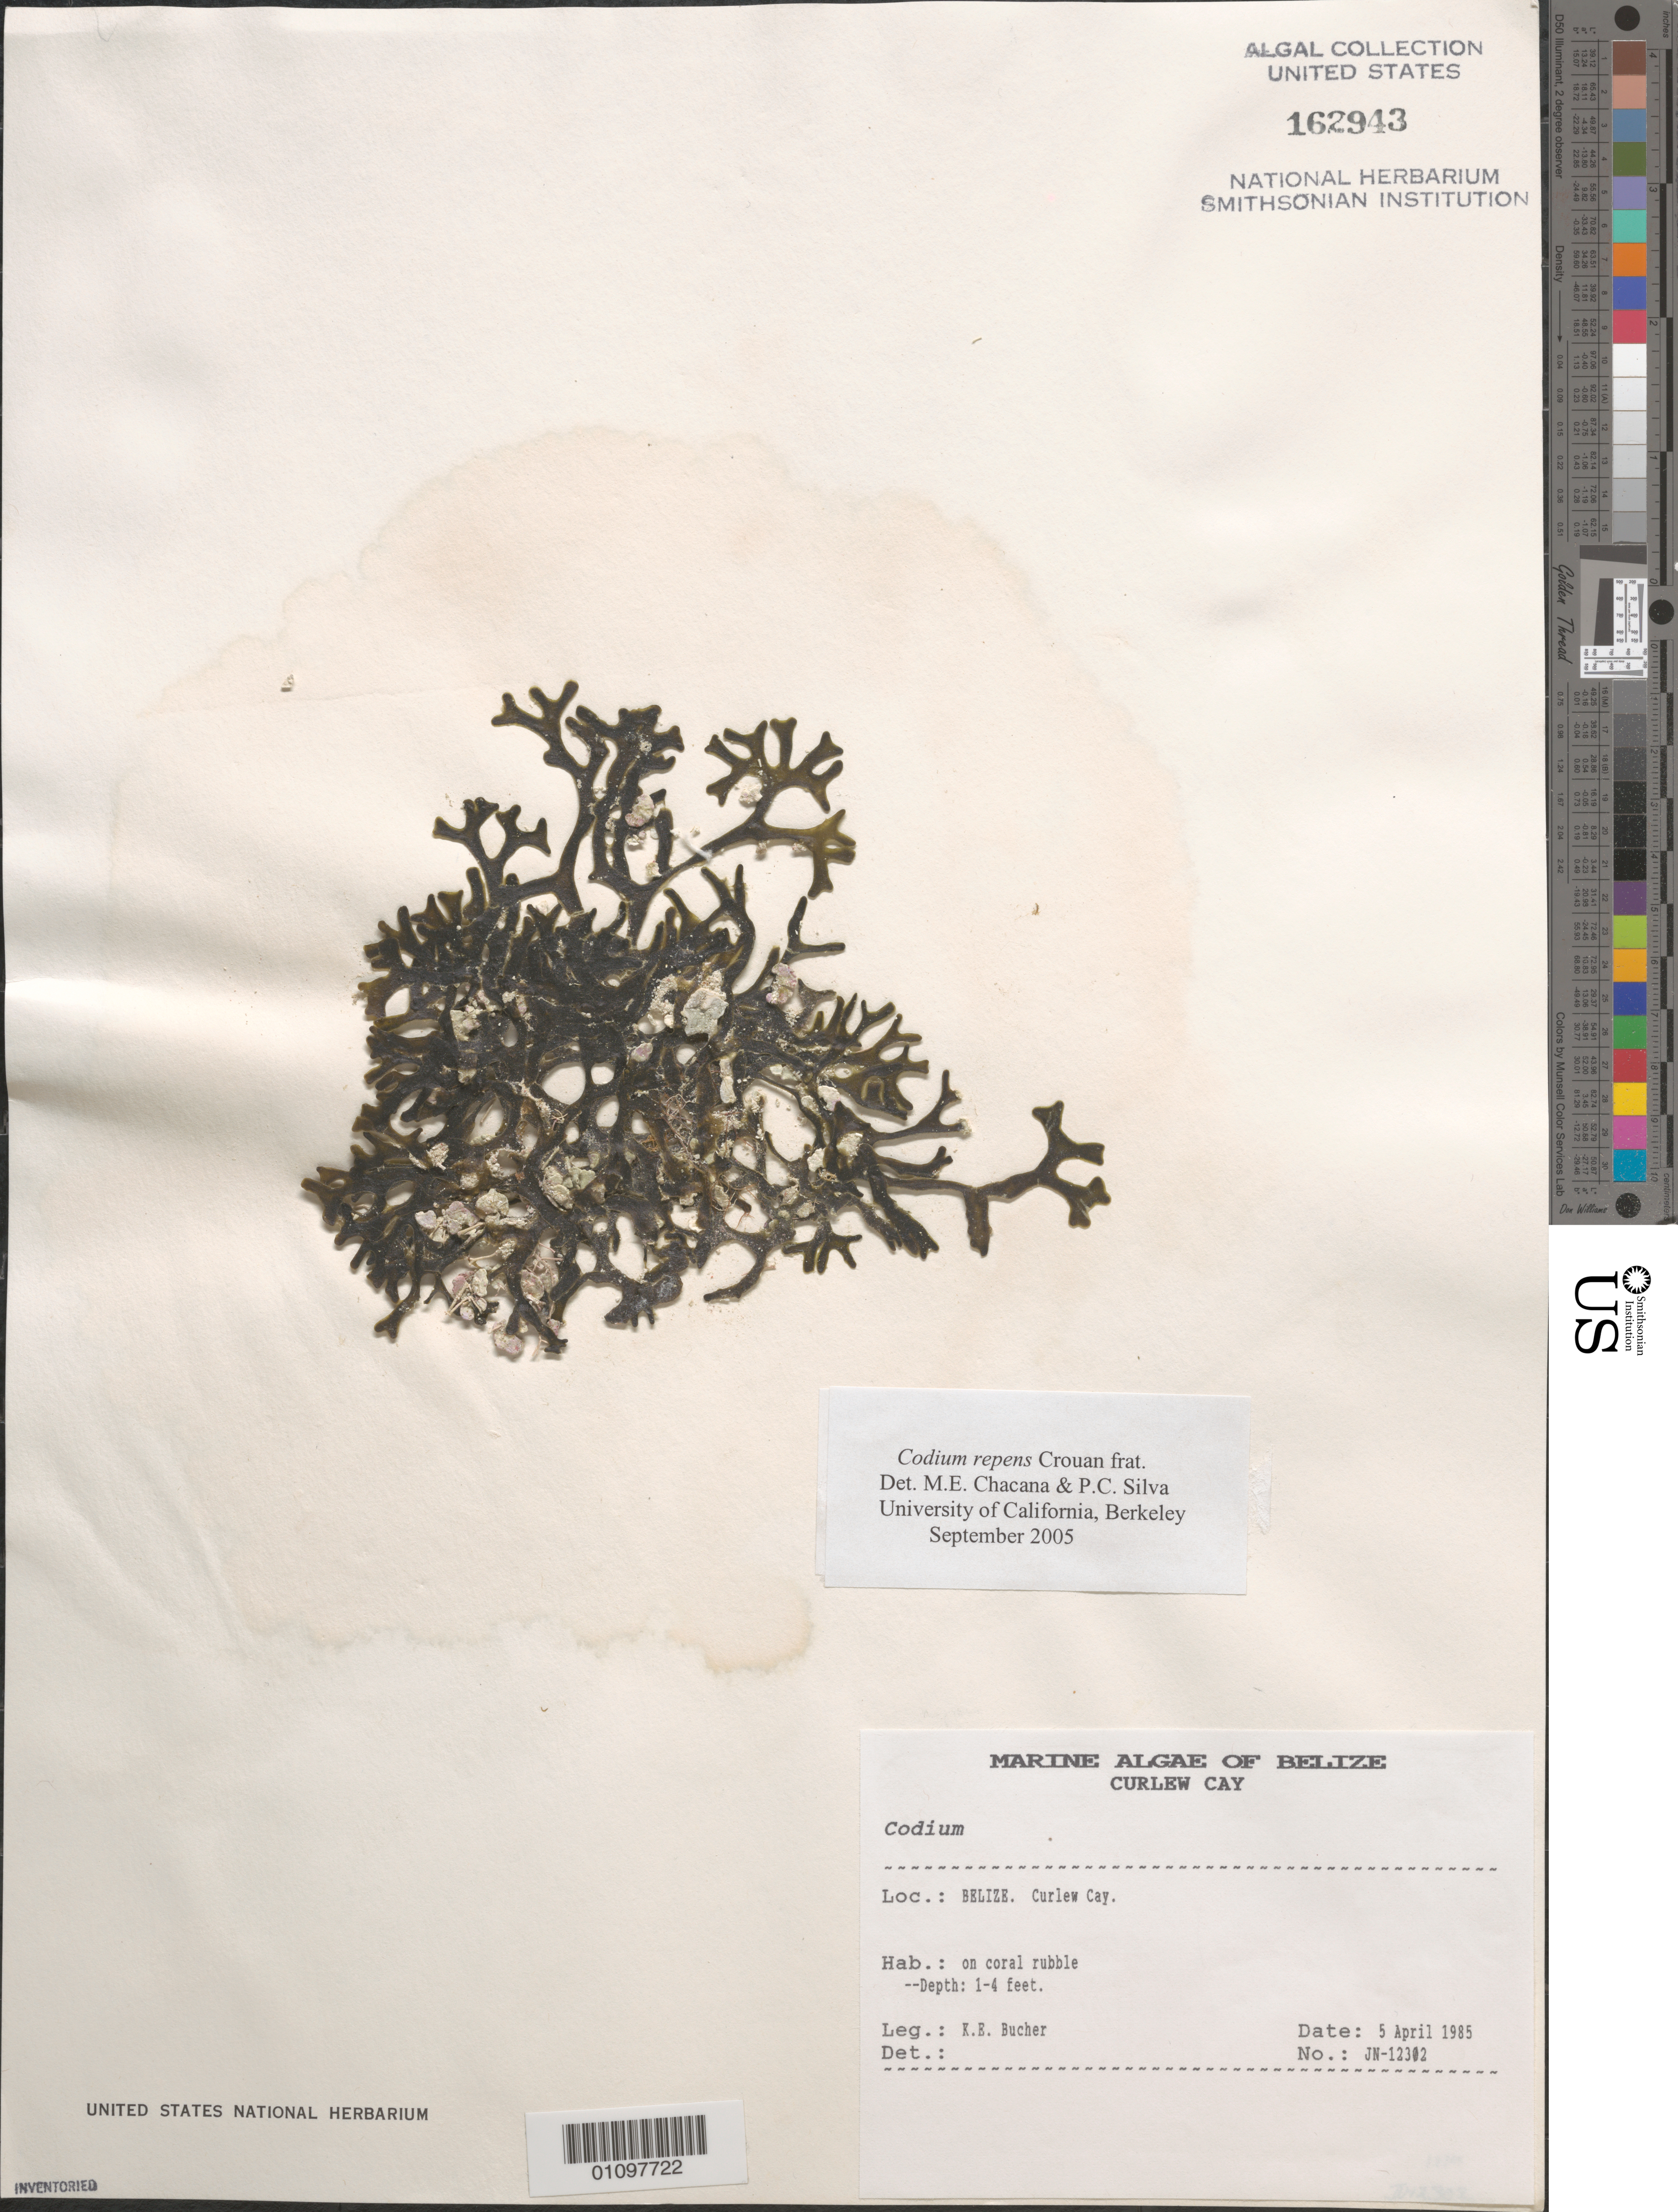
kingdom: Plantae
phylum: Chlorophyta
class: Ulvophyceae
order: Bryopsidales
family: Codiaceae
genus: Codium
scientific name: Codium repens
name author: P. Crouan & H. Crouan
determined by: Chacana, M. E.; Silva, P. C.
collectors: K. E. Bucher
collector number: JN-12302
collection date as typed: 05 Apr 1985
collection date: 1985-04-05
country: Belize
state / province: Stann Creek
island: Curlew Cay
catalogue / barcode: US 162943